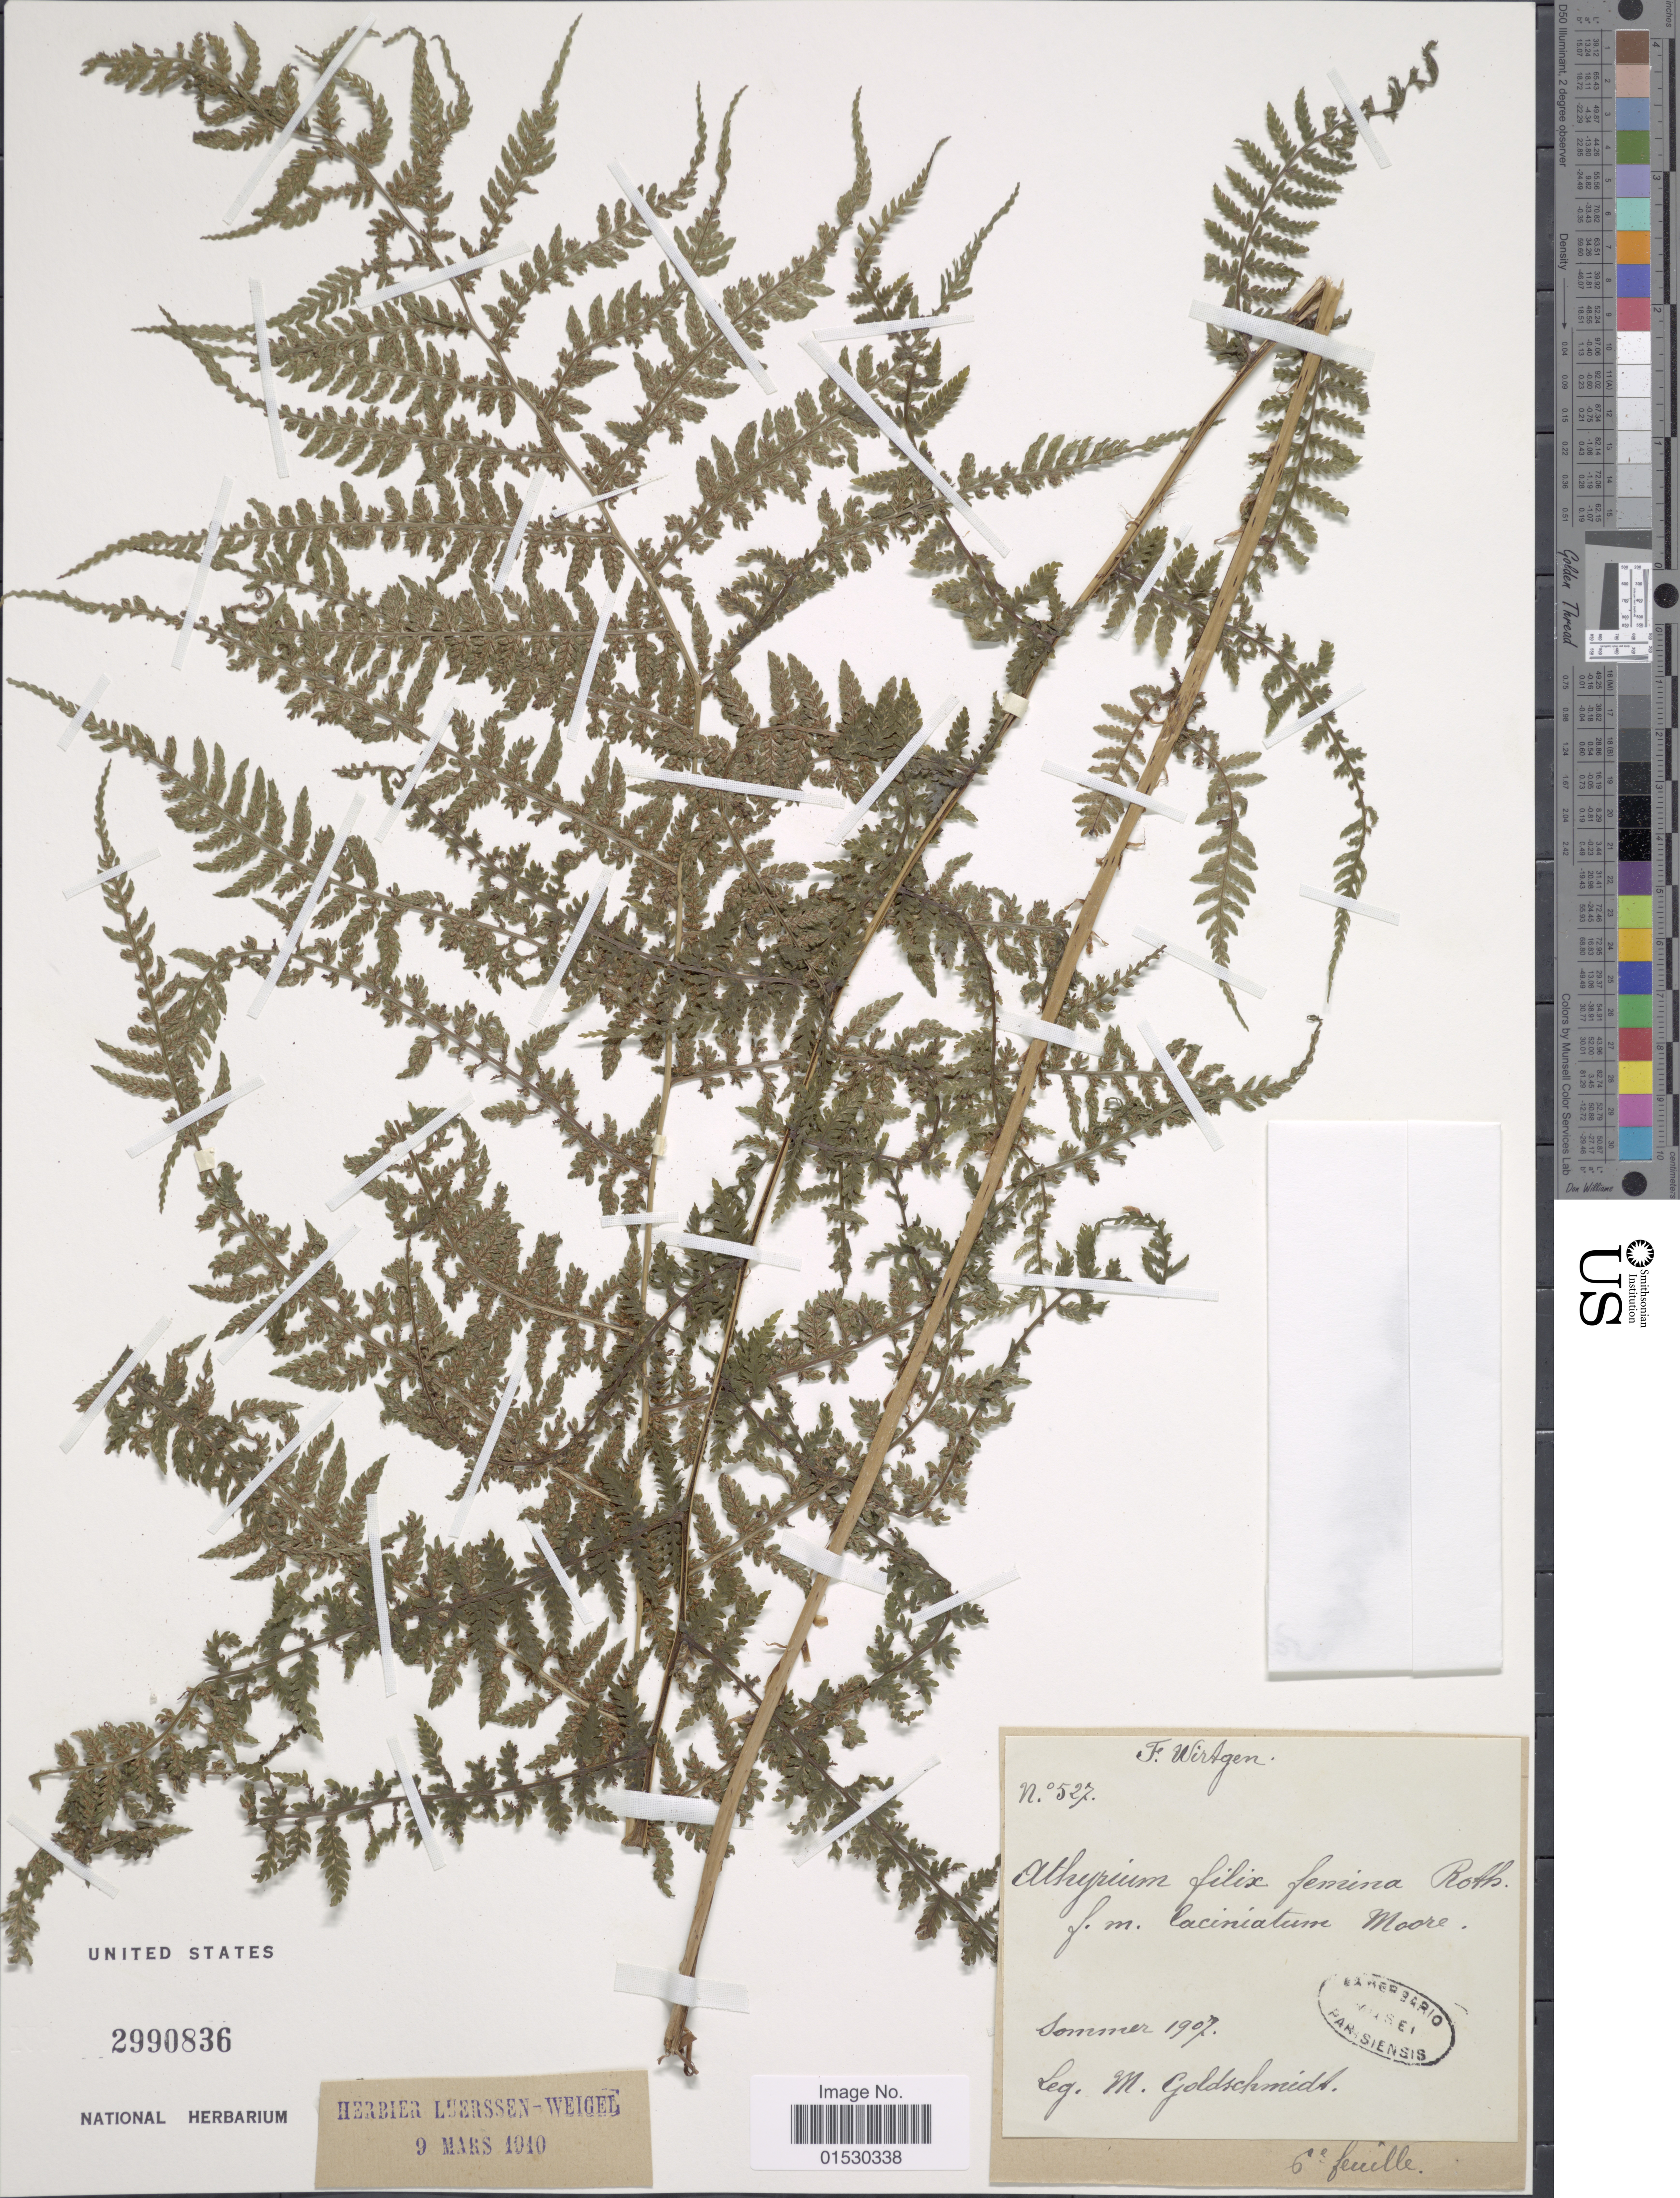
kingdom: Plantae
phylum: Tracheophyta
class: Polypodiopsida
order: Polypodiales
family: Athyriaceae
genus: Athyrium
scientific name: Athyrium filix-femina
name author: (L.) Roth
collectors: M. Goldschmidt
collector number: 527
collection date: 1907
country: Germany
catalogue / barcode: US 2990836